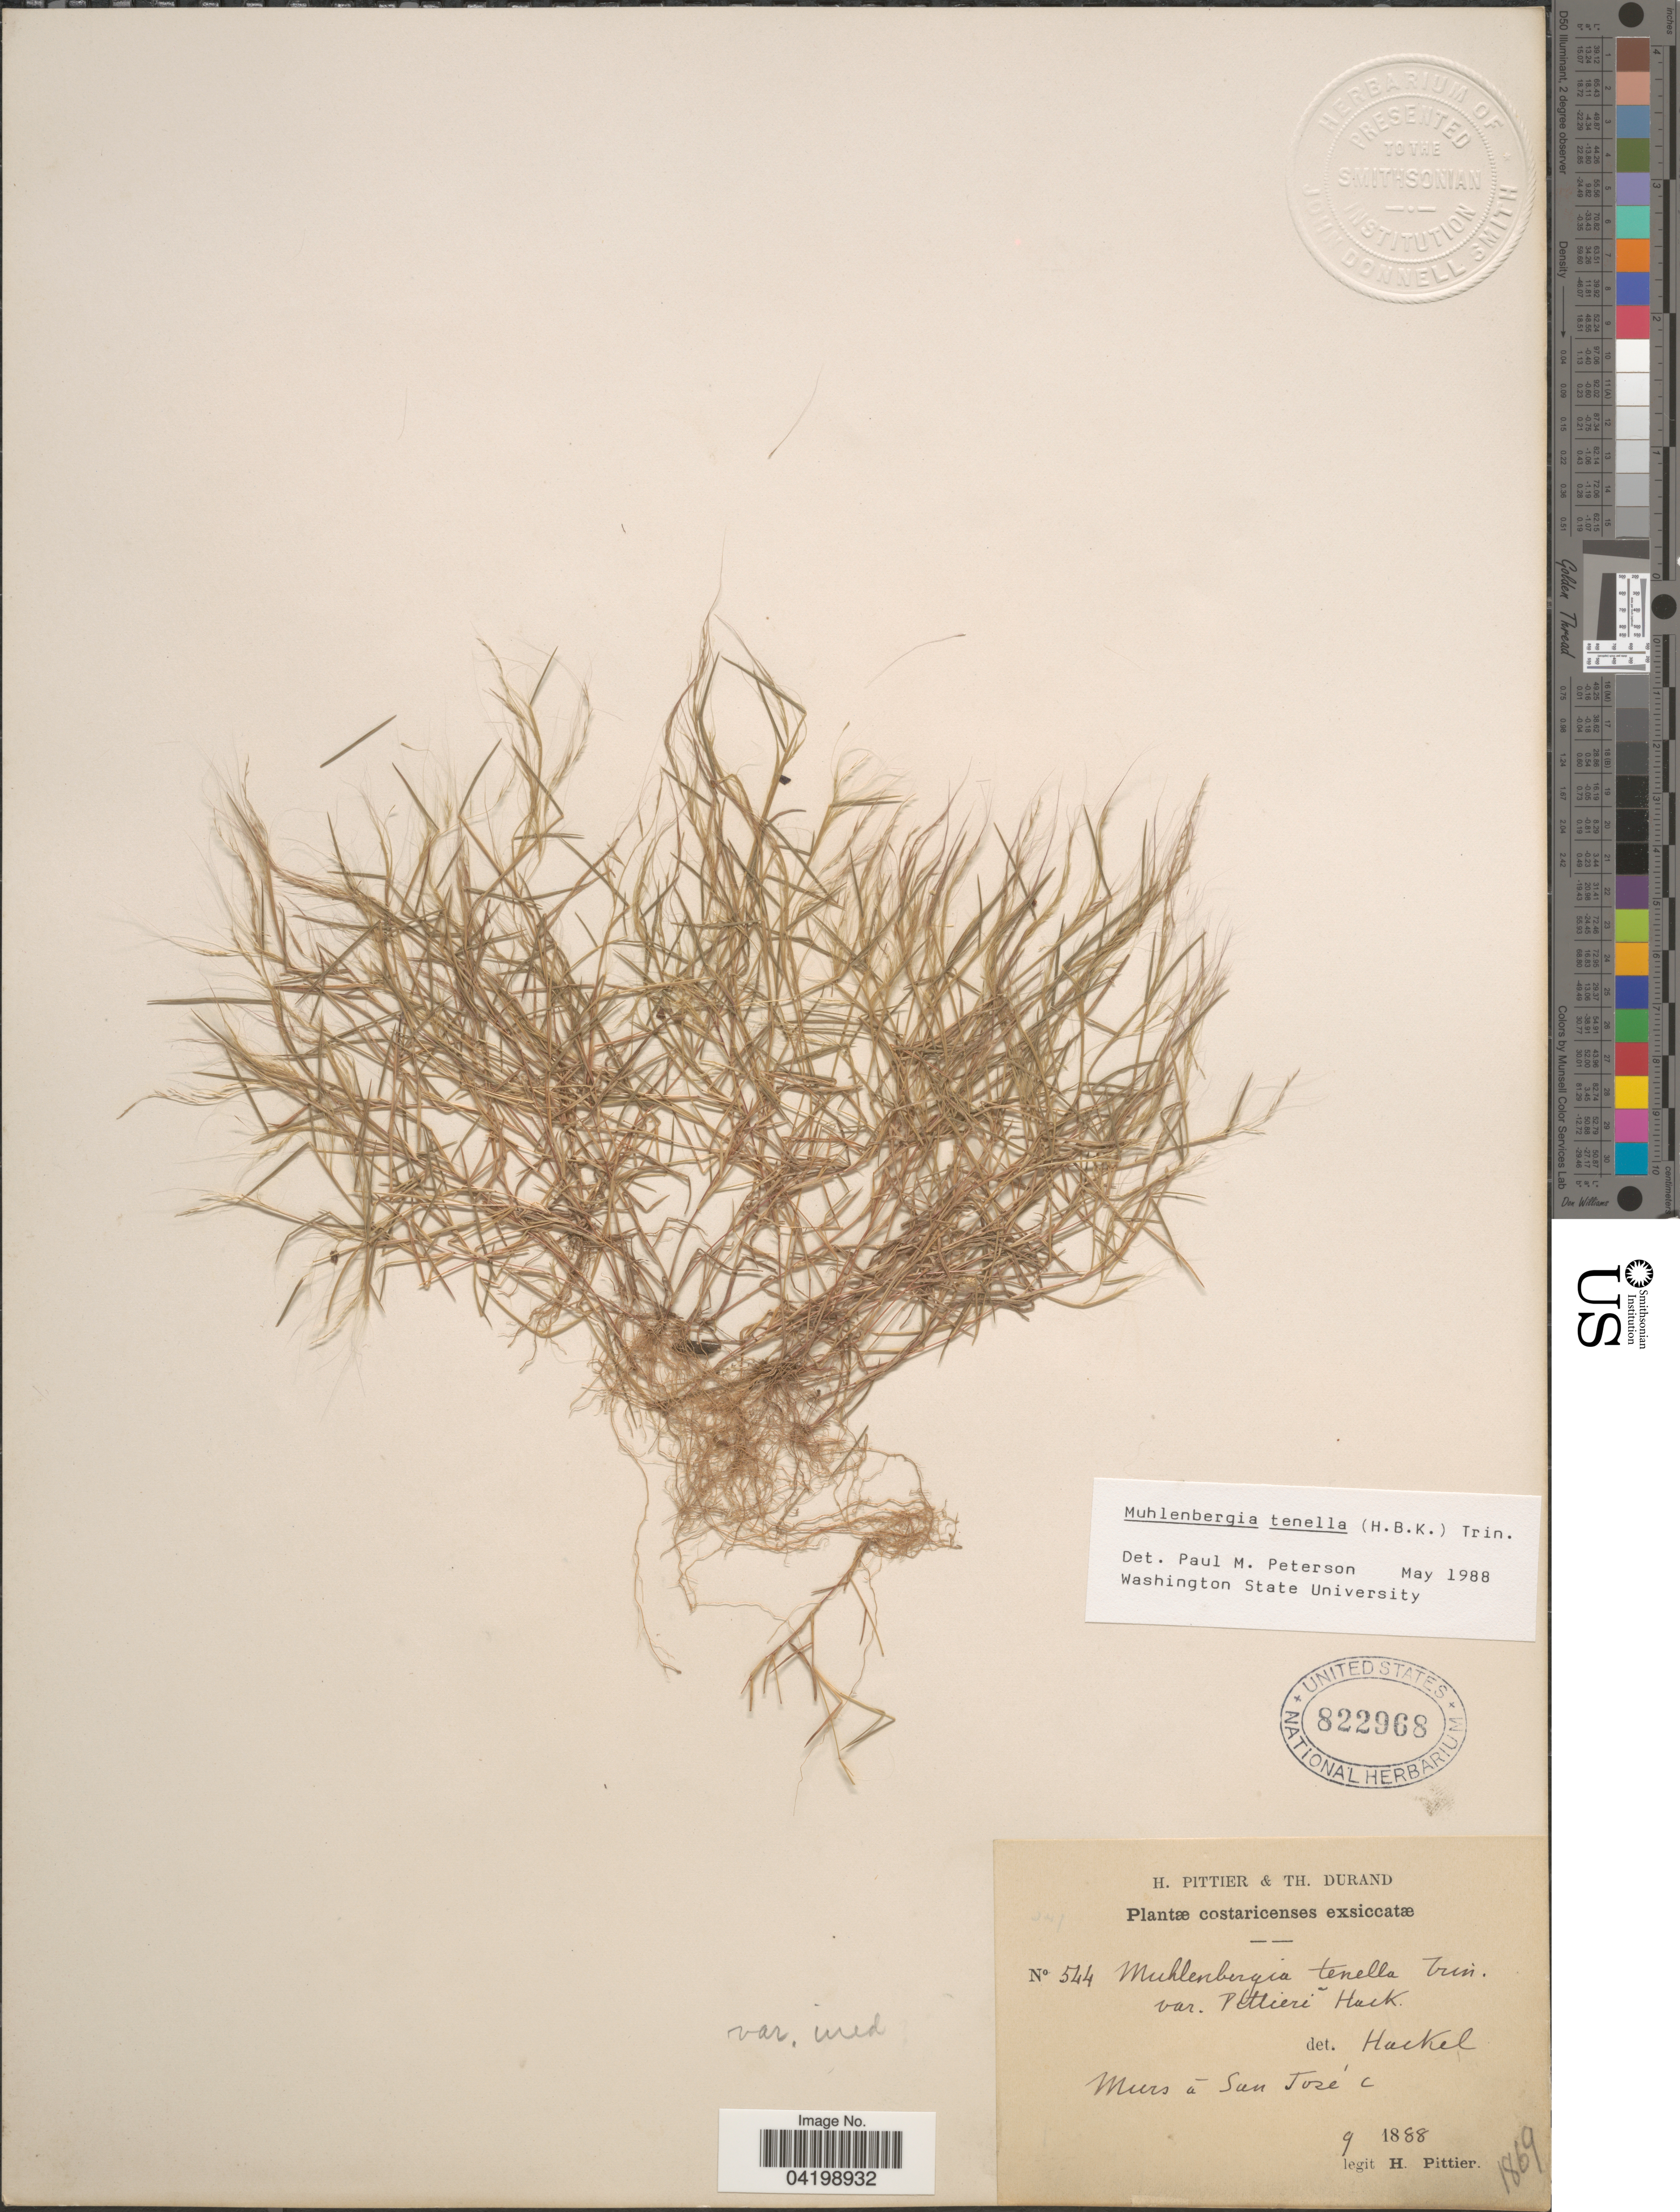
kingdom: Plantae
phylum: Tracheophyta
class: Liliopsida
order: Poales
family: Poaceae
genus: Muhlenbergia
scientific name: Muhlenbergia tenella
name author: (Kunth) Trin.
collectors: H. F. Pittier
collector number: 544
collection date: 1888-09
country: Costa Rica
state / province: San José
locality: Murs á San José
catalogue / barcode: US 822968